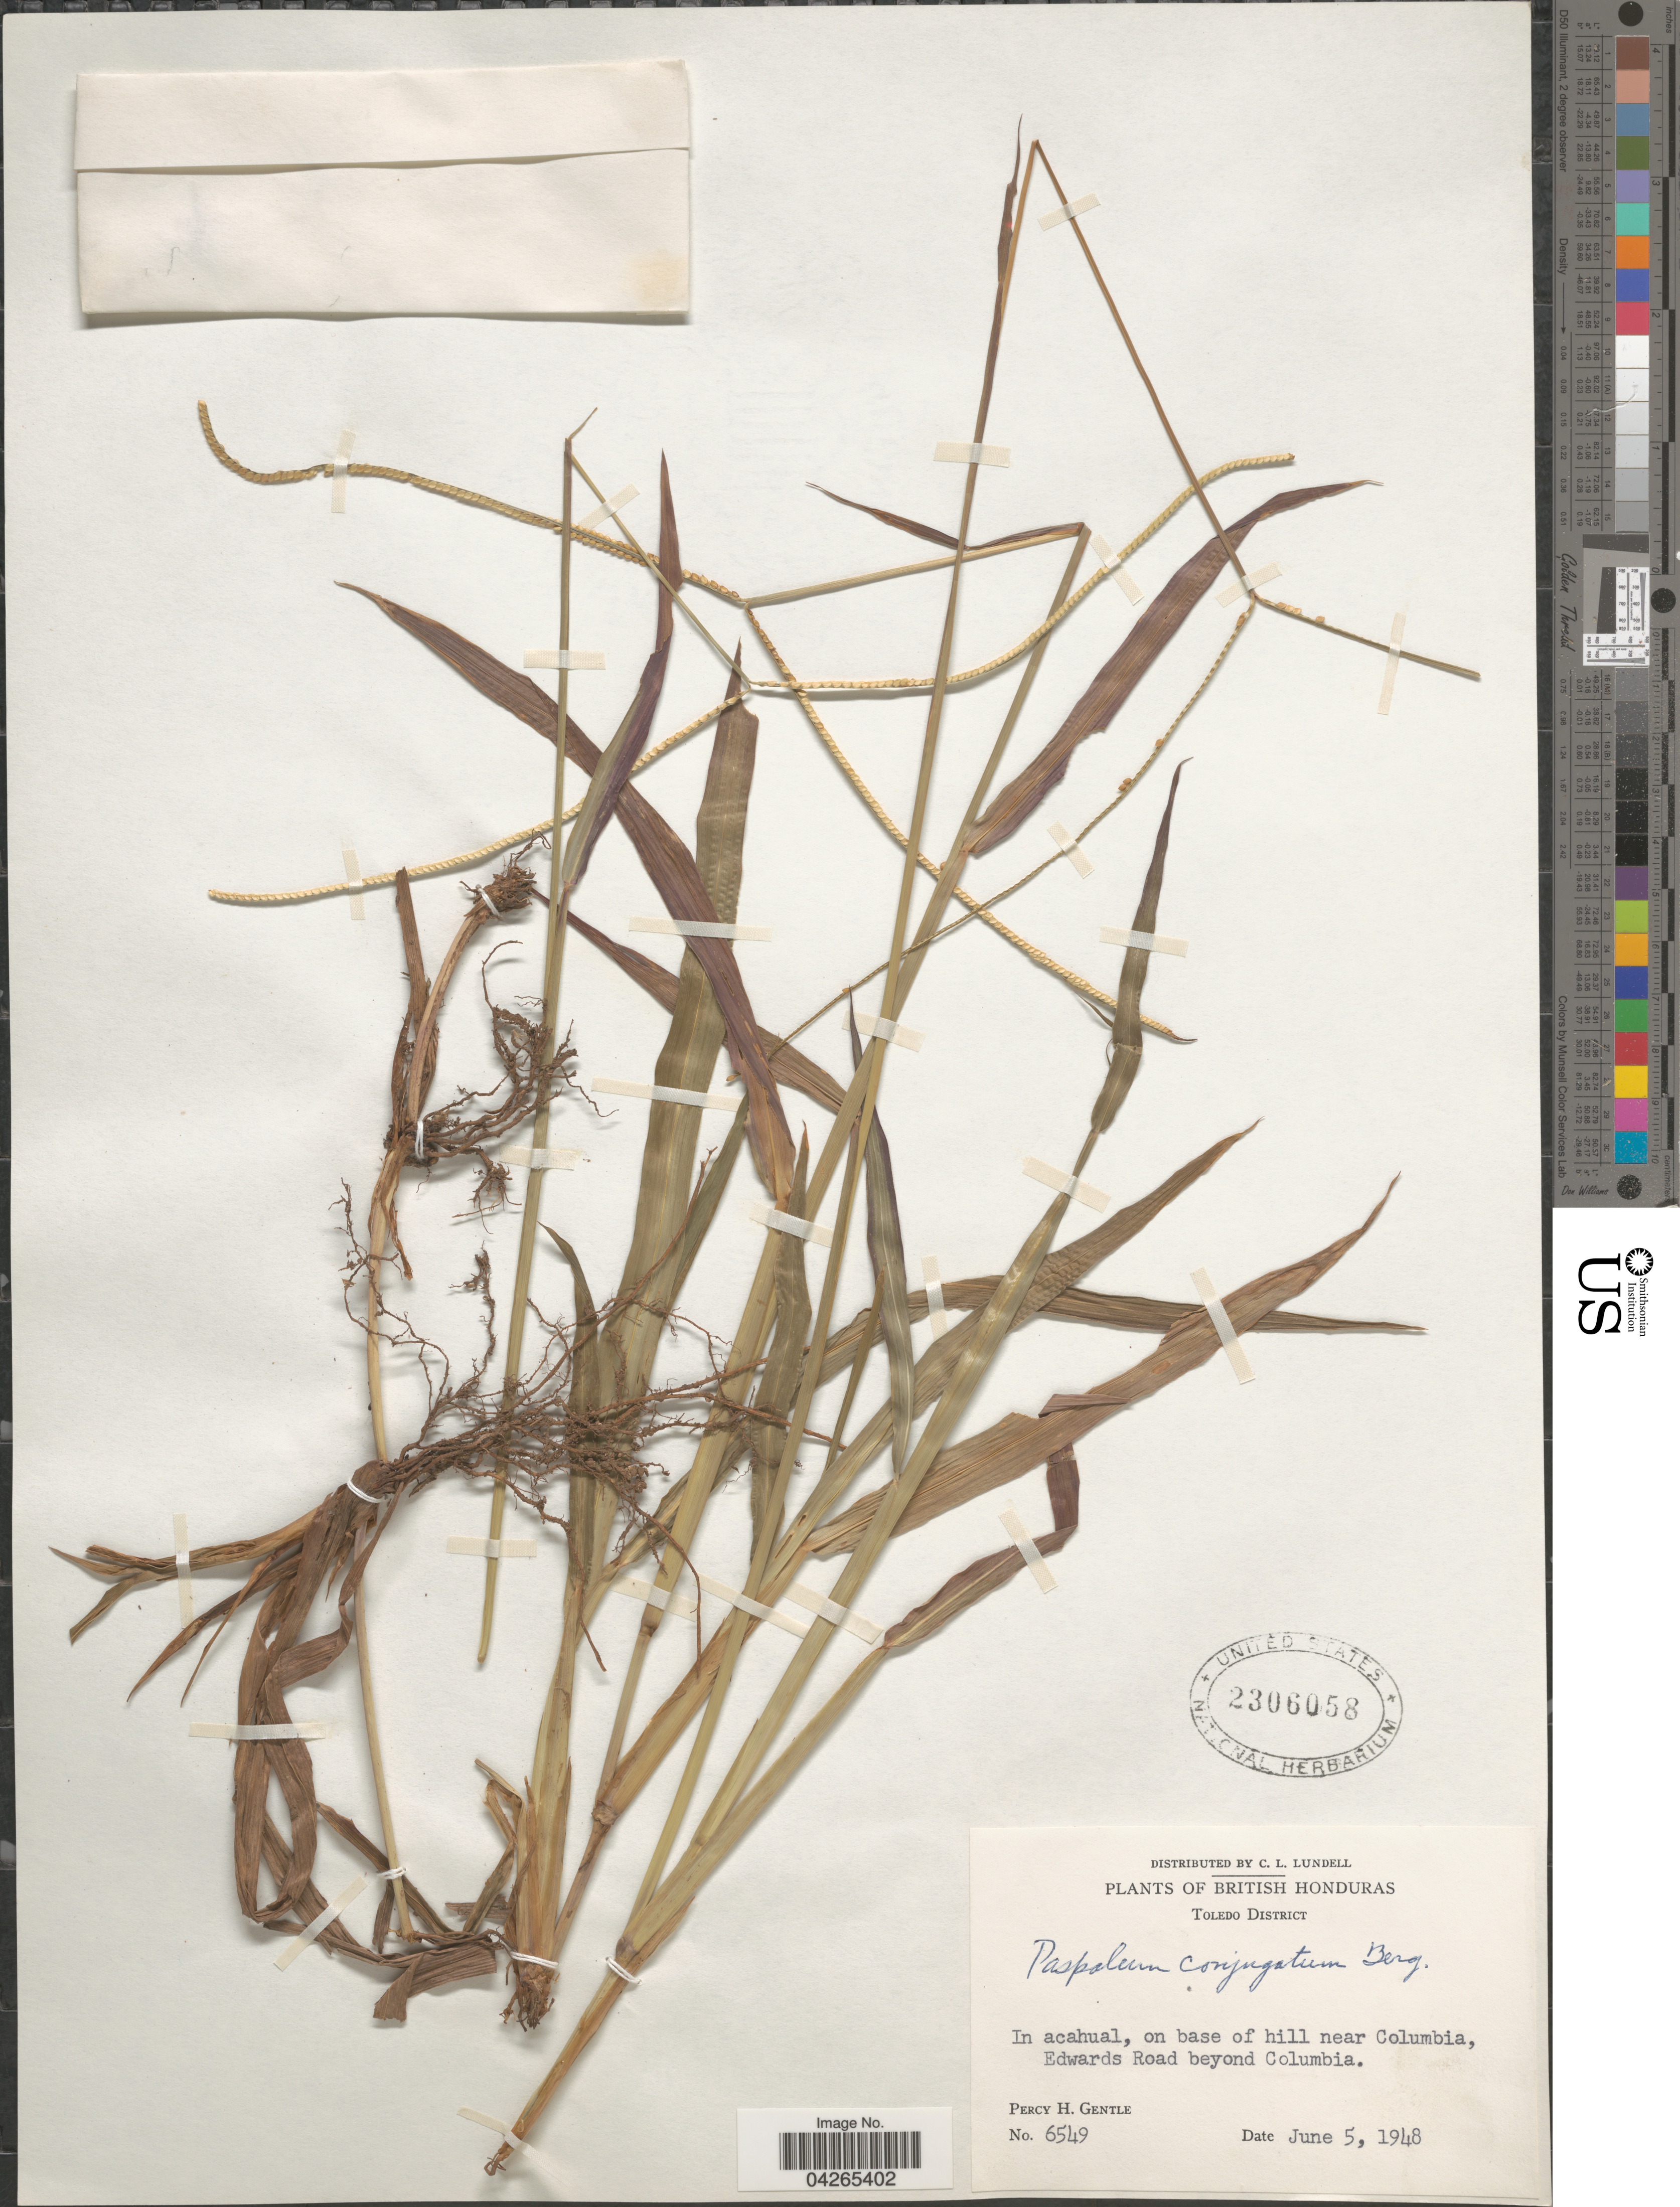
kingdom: Plantae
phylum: Tracheophyta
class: Liliopsida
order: Poales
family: Poaceae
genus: Paspalum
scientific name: Paspalum conjugatum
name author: P.J. Bergius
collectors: P. H. Gentle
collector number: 6549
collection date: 1948-06-05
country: Belize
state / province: Toledo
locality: British Honduras. Toledo District. In acahual, on base of hill near Columbia, Edwards Road beyond Columbia.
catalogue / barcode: US 2306058